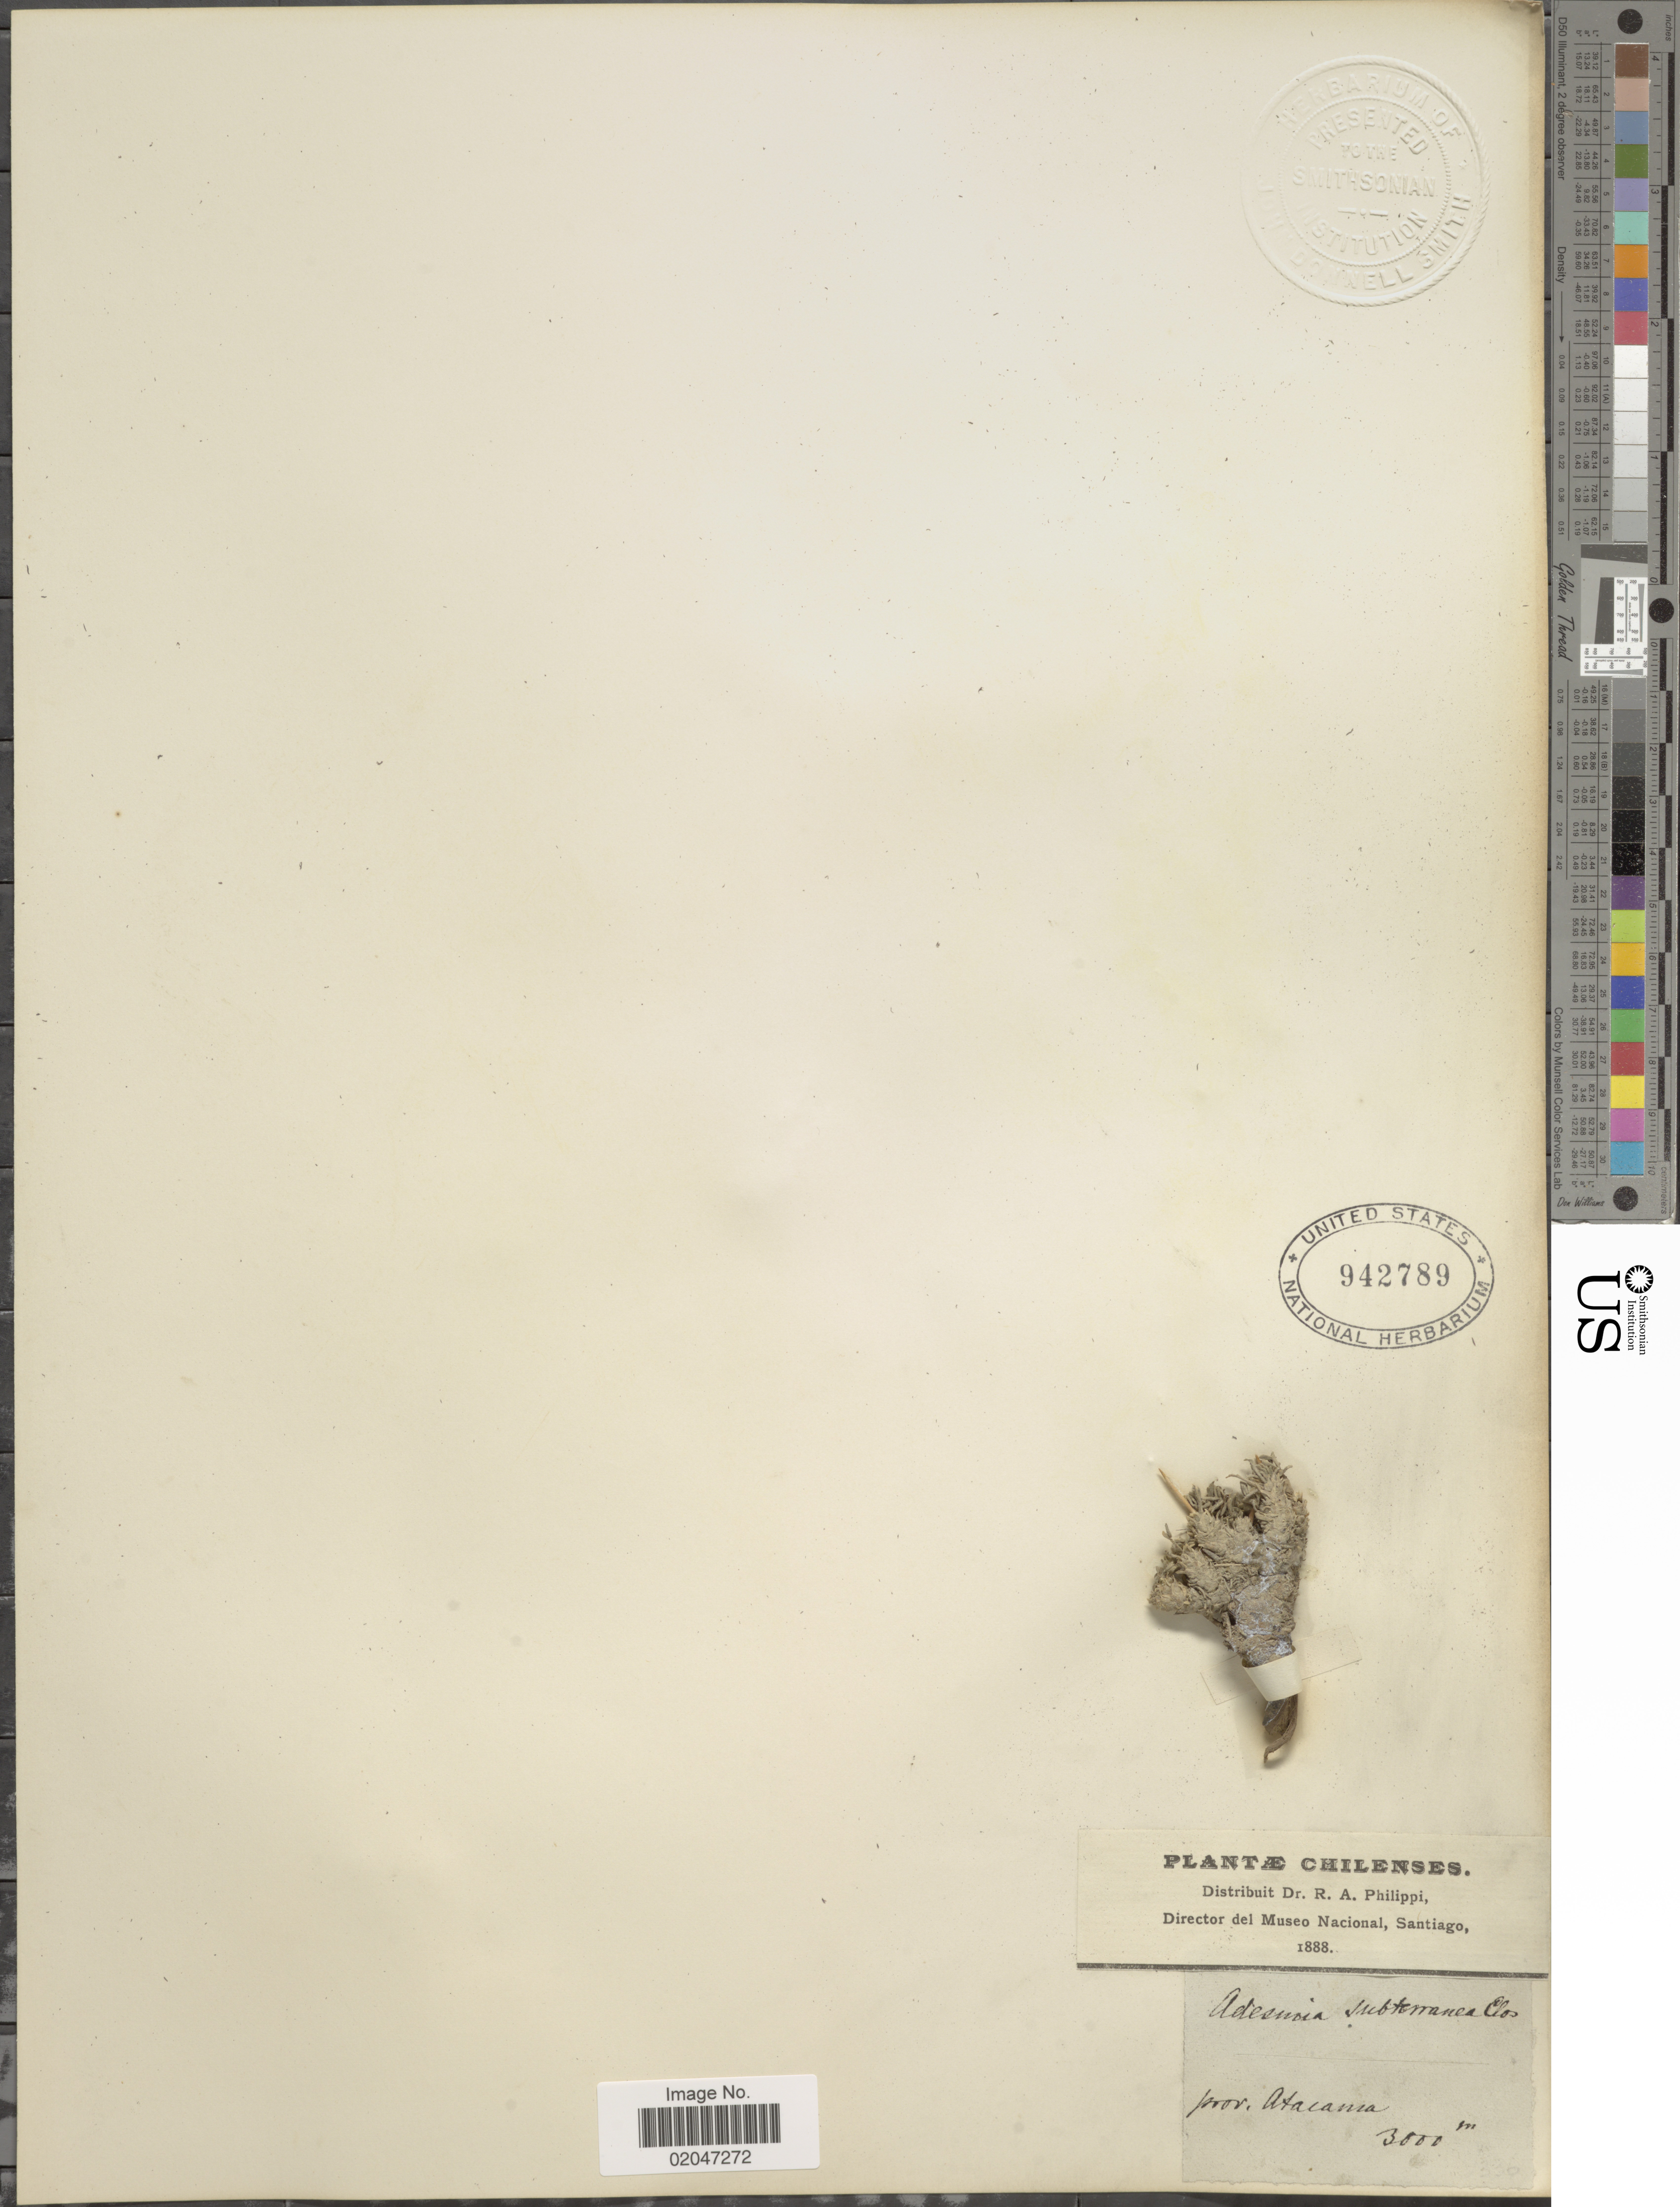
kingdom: Plantae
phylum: Tracheophyta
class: Magnoliopsida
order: Fabales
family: Fabaceae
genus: Adesmia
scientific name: Adesmia subterranea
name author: Clos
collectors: R. A. Philippi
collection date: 1888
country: Chile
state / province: Atacama (III)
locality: Prov. Atacama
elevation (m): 3000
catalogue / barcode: US 942789